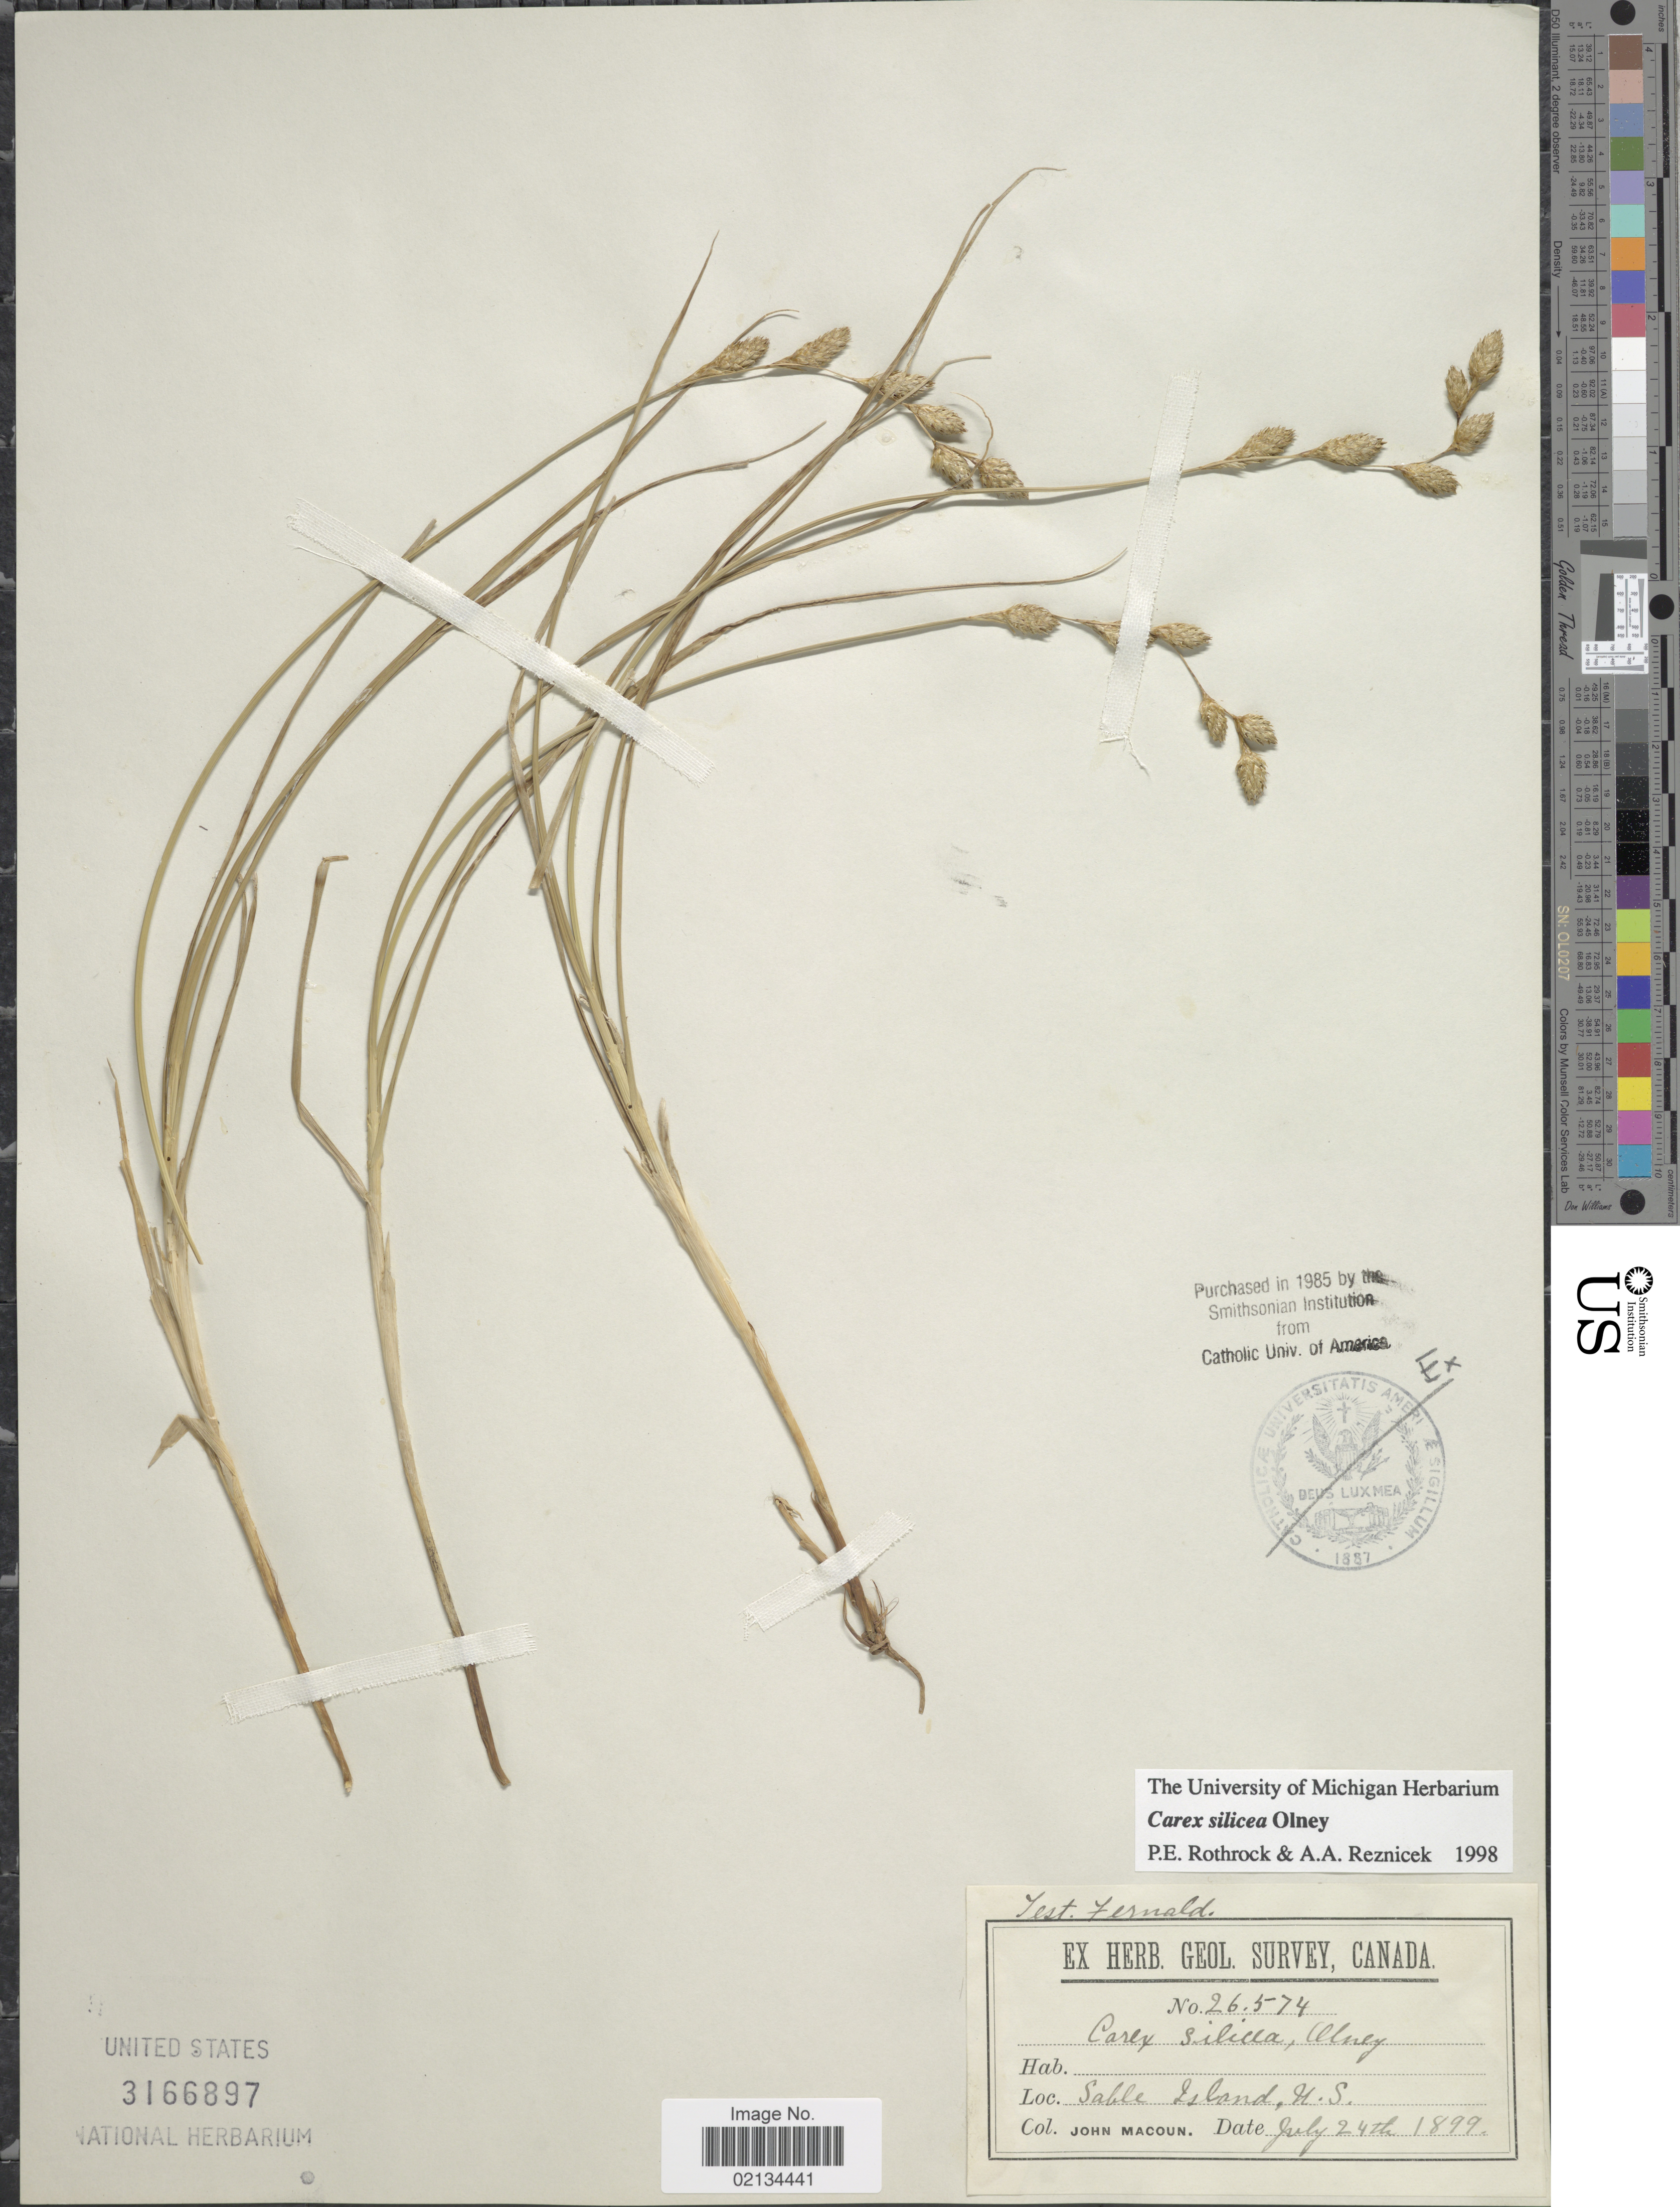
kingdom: Plantae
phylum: Tracheophyta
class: Liliopsida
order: Poales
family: Cyperaceae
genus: Carex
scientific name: Carex silicea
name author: Olney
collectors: J. Macoun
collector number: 26574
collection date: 1899-07-24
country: Canada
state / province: Nova Scotia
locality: Sable Island.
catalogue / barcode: US 3166897